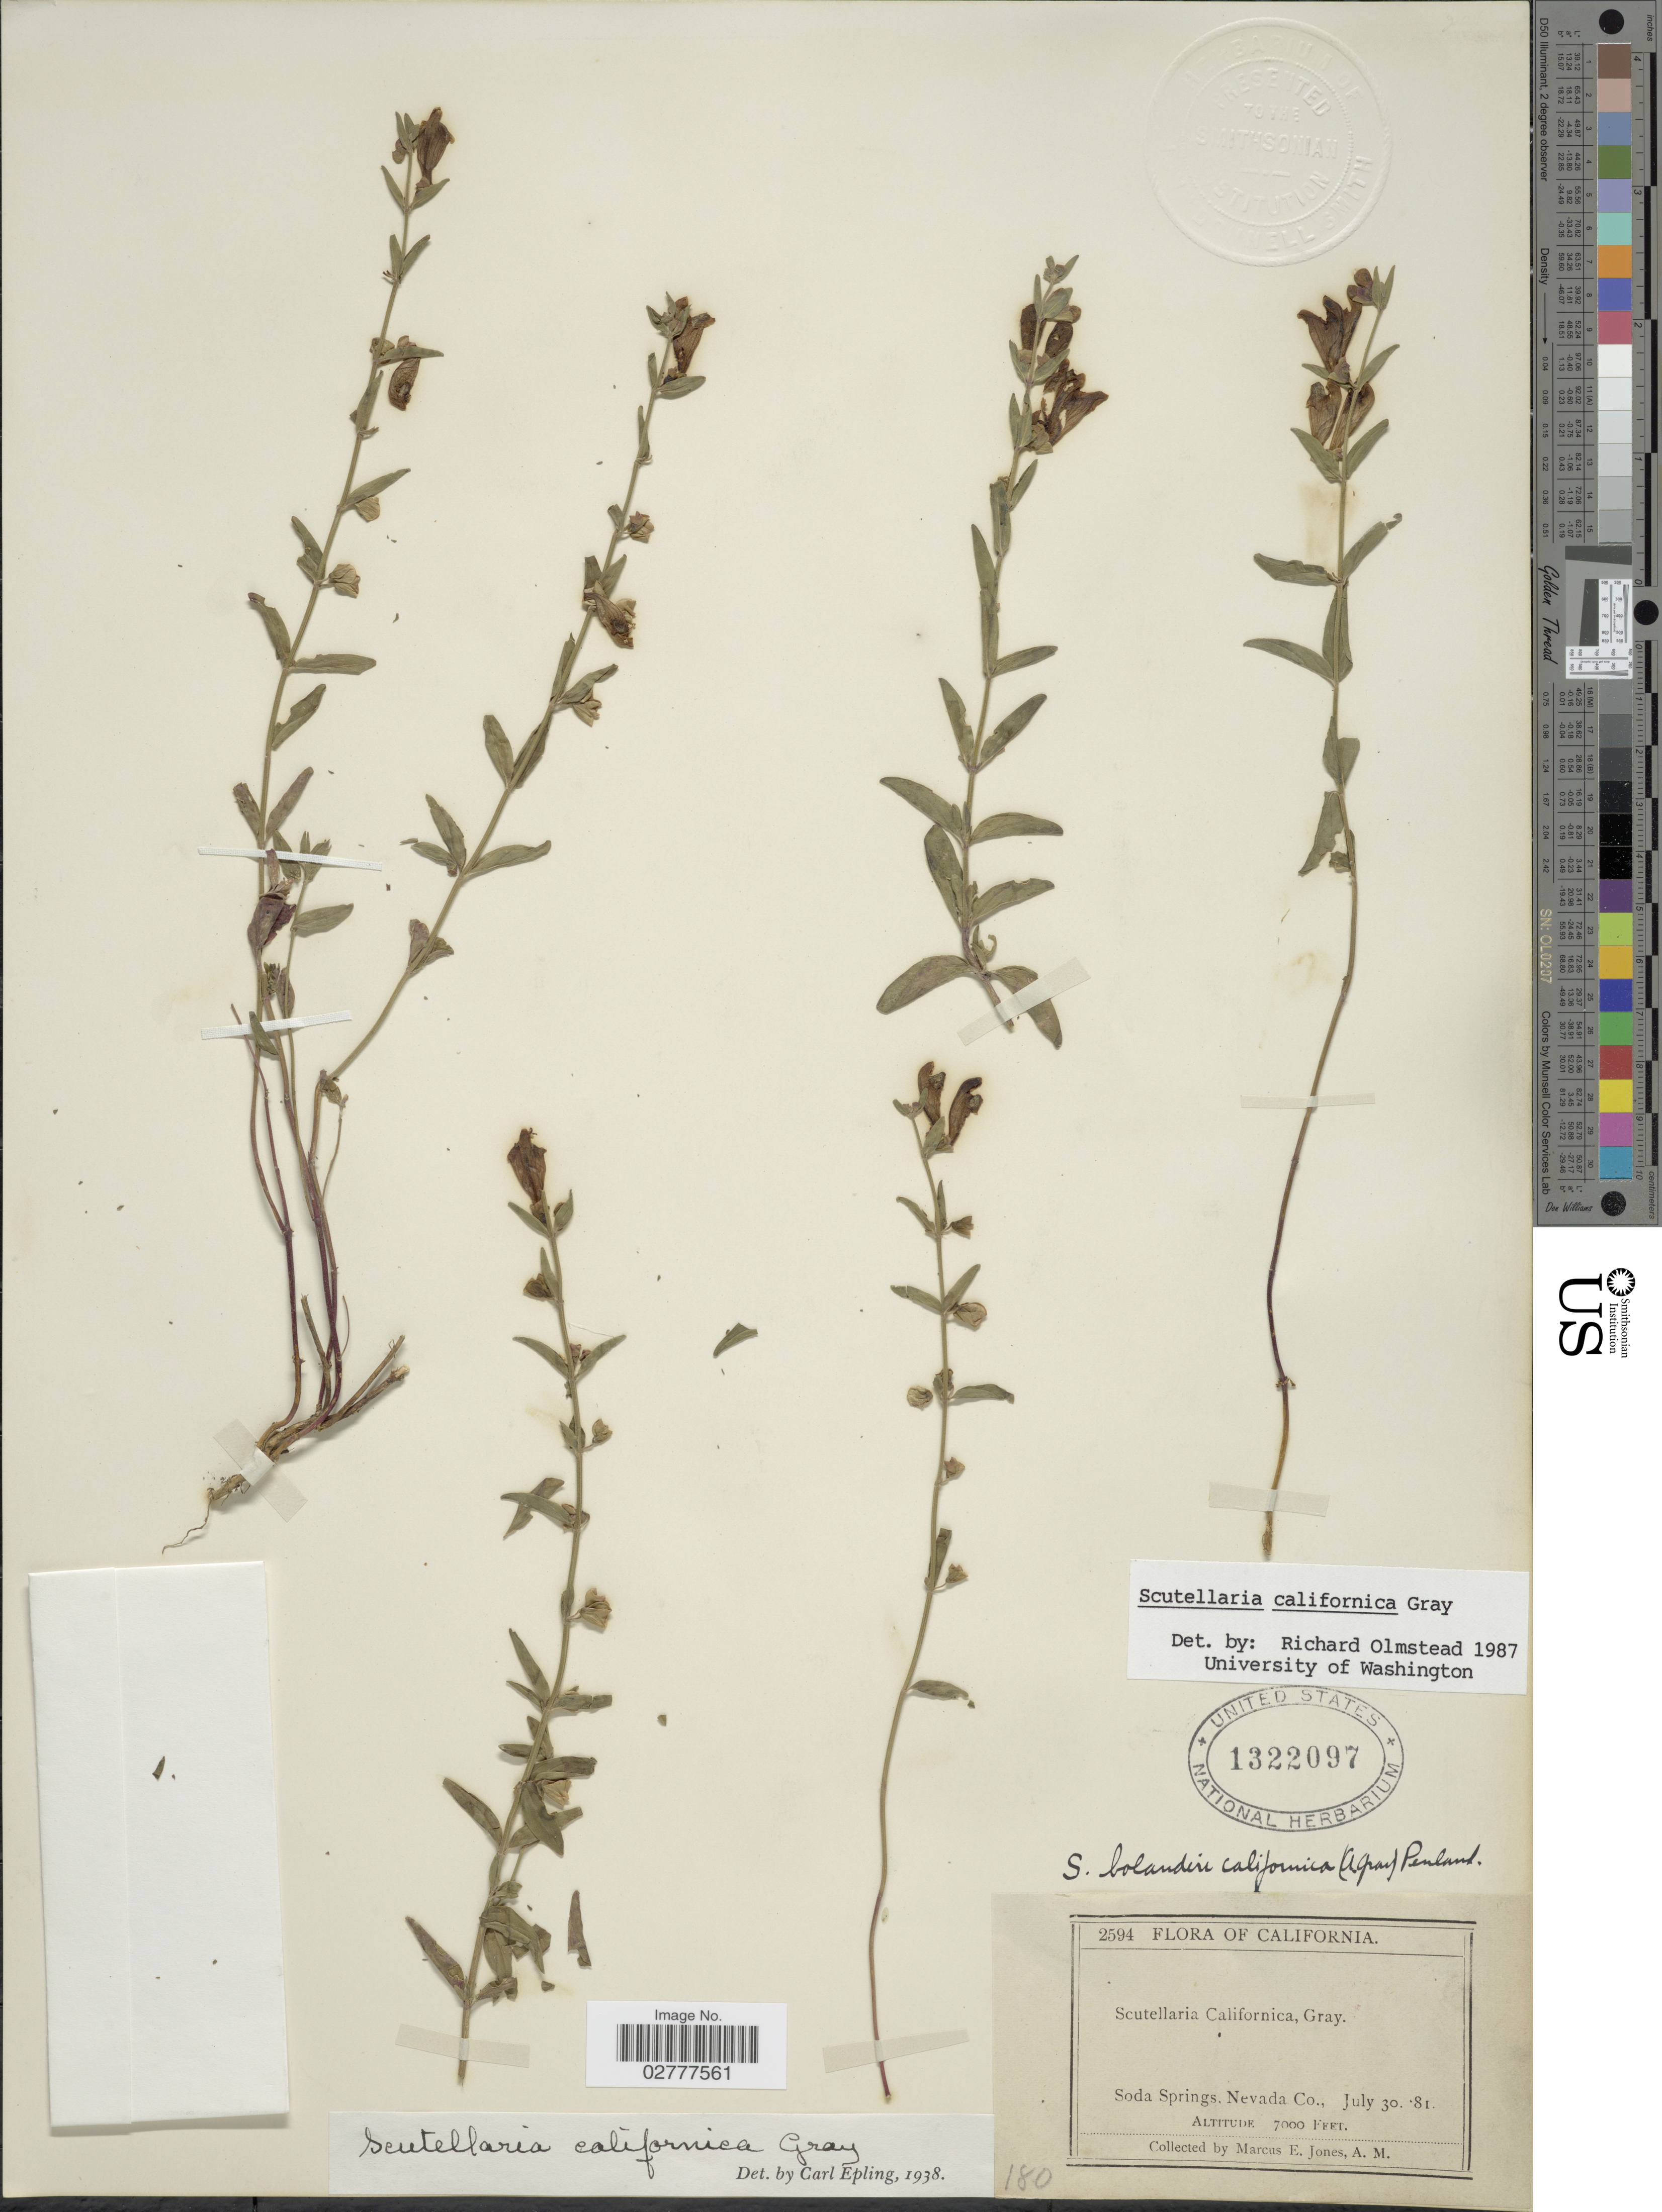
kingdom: Plantae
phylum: Tracheophyta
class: Magnoliopsida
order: Lamiales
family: Lamiaceae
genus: Scutellaria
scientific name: Scutellaria californica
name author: A. Gray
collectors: M. E. Jones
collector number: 2594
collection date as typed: Transcribed d/m/y: 30/7/81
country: United States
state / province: California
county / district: Nevada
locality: Soda Springs, Nevada Co.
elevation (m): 2134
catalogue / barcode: US 1322097